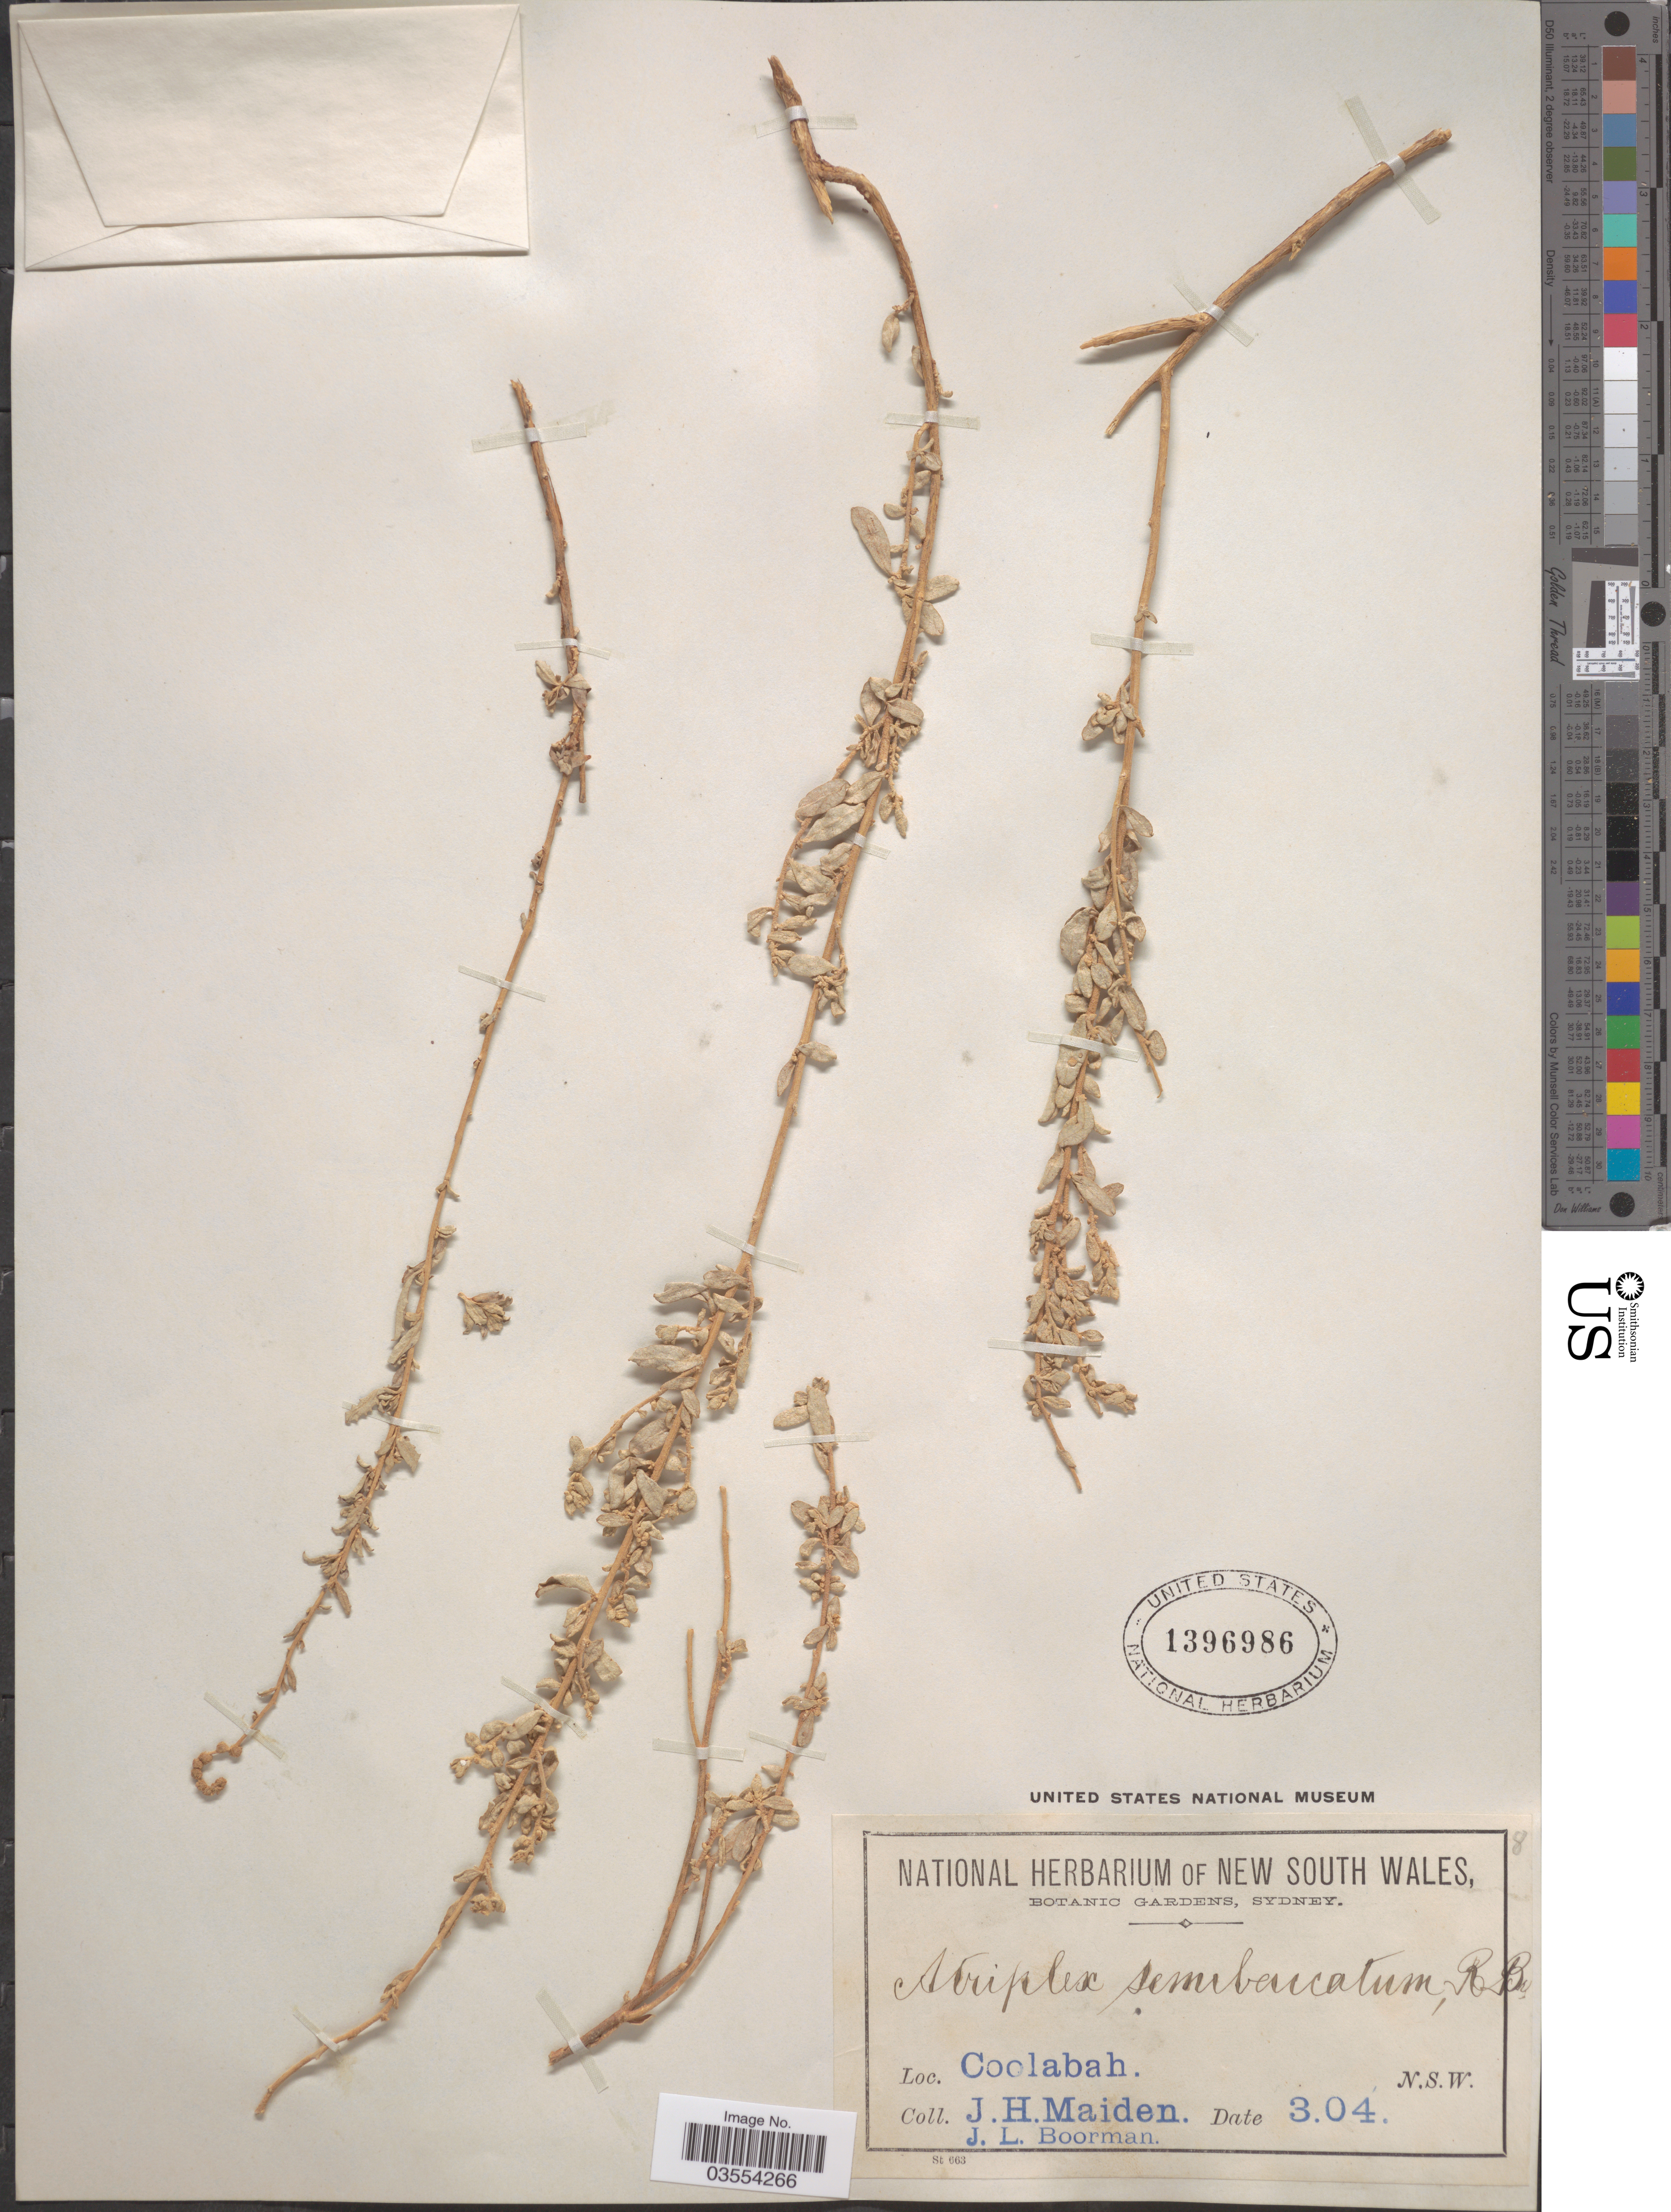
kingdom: Plantae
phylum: Tracheophyta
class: Magnoliopsida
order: Caryophyllales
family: Amaranthaceae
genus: Atriplex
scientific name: Atriplex semibaccata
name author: R. Br.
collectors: J. Maiden & J. Boorman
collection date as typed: Transcribed d/m/y: /3/4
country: Australia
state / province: New South Wales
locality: Coolabah.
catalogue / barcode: US 1396986